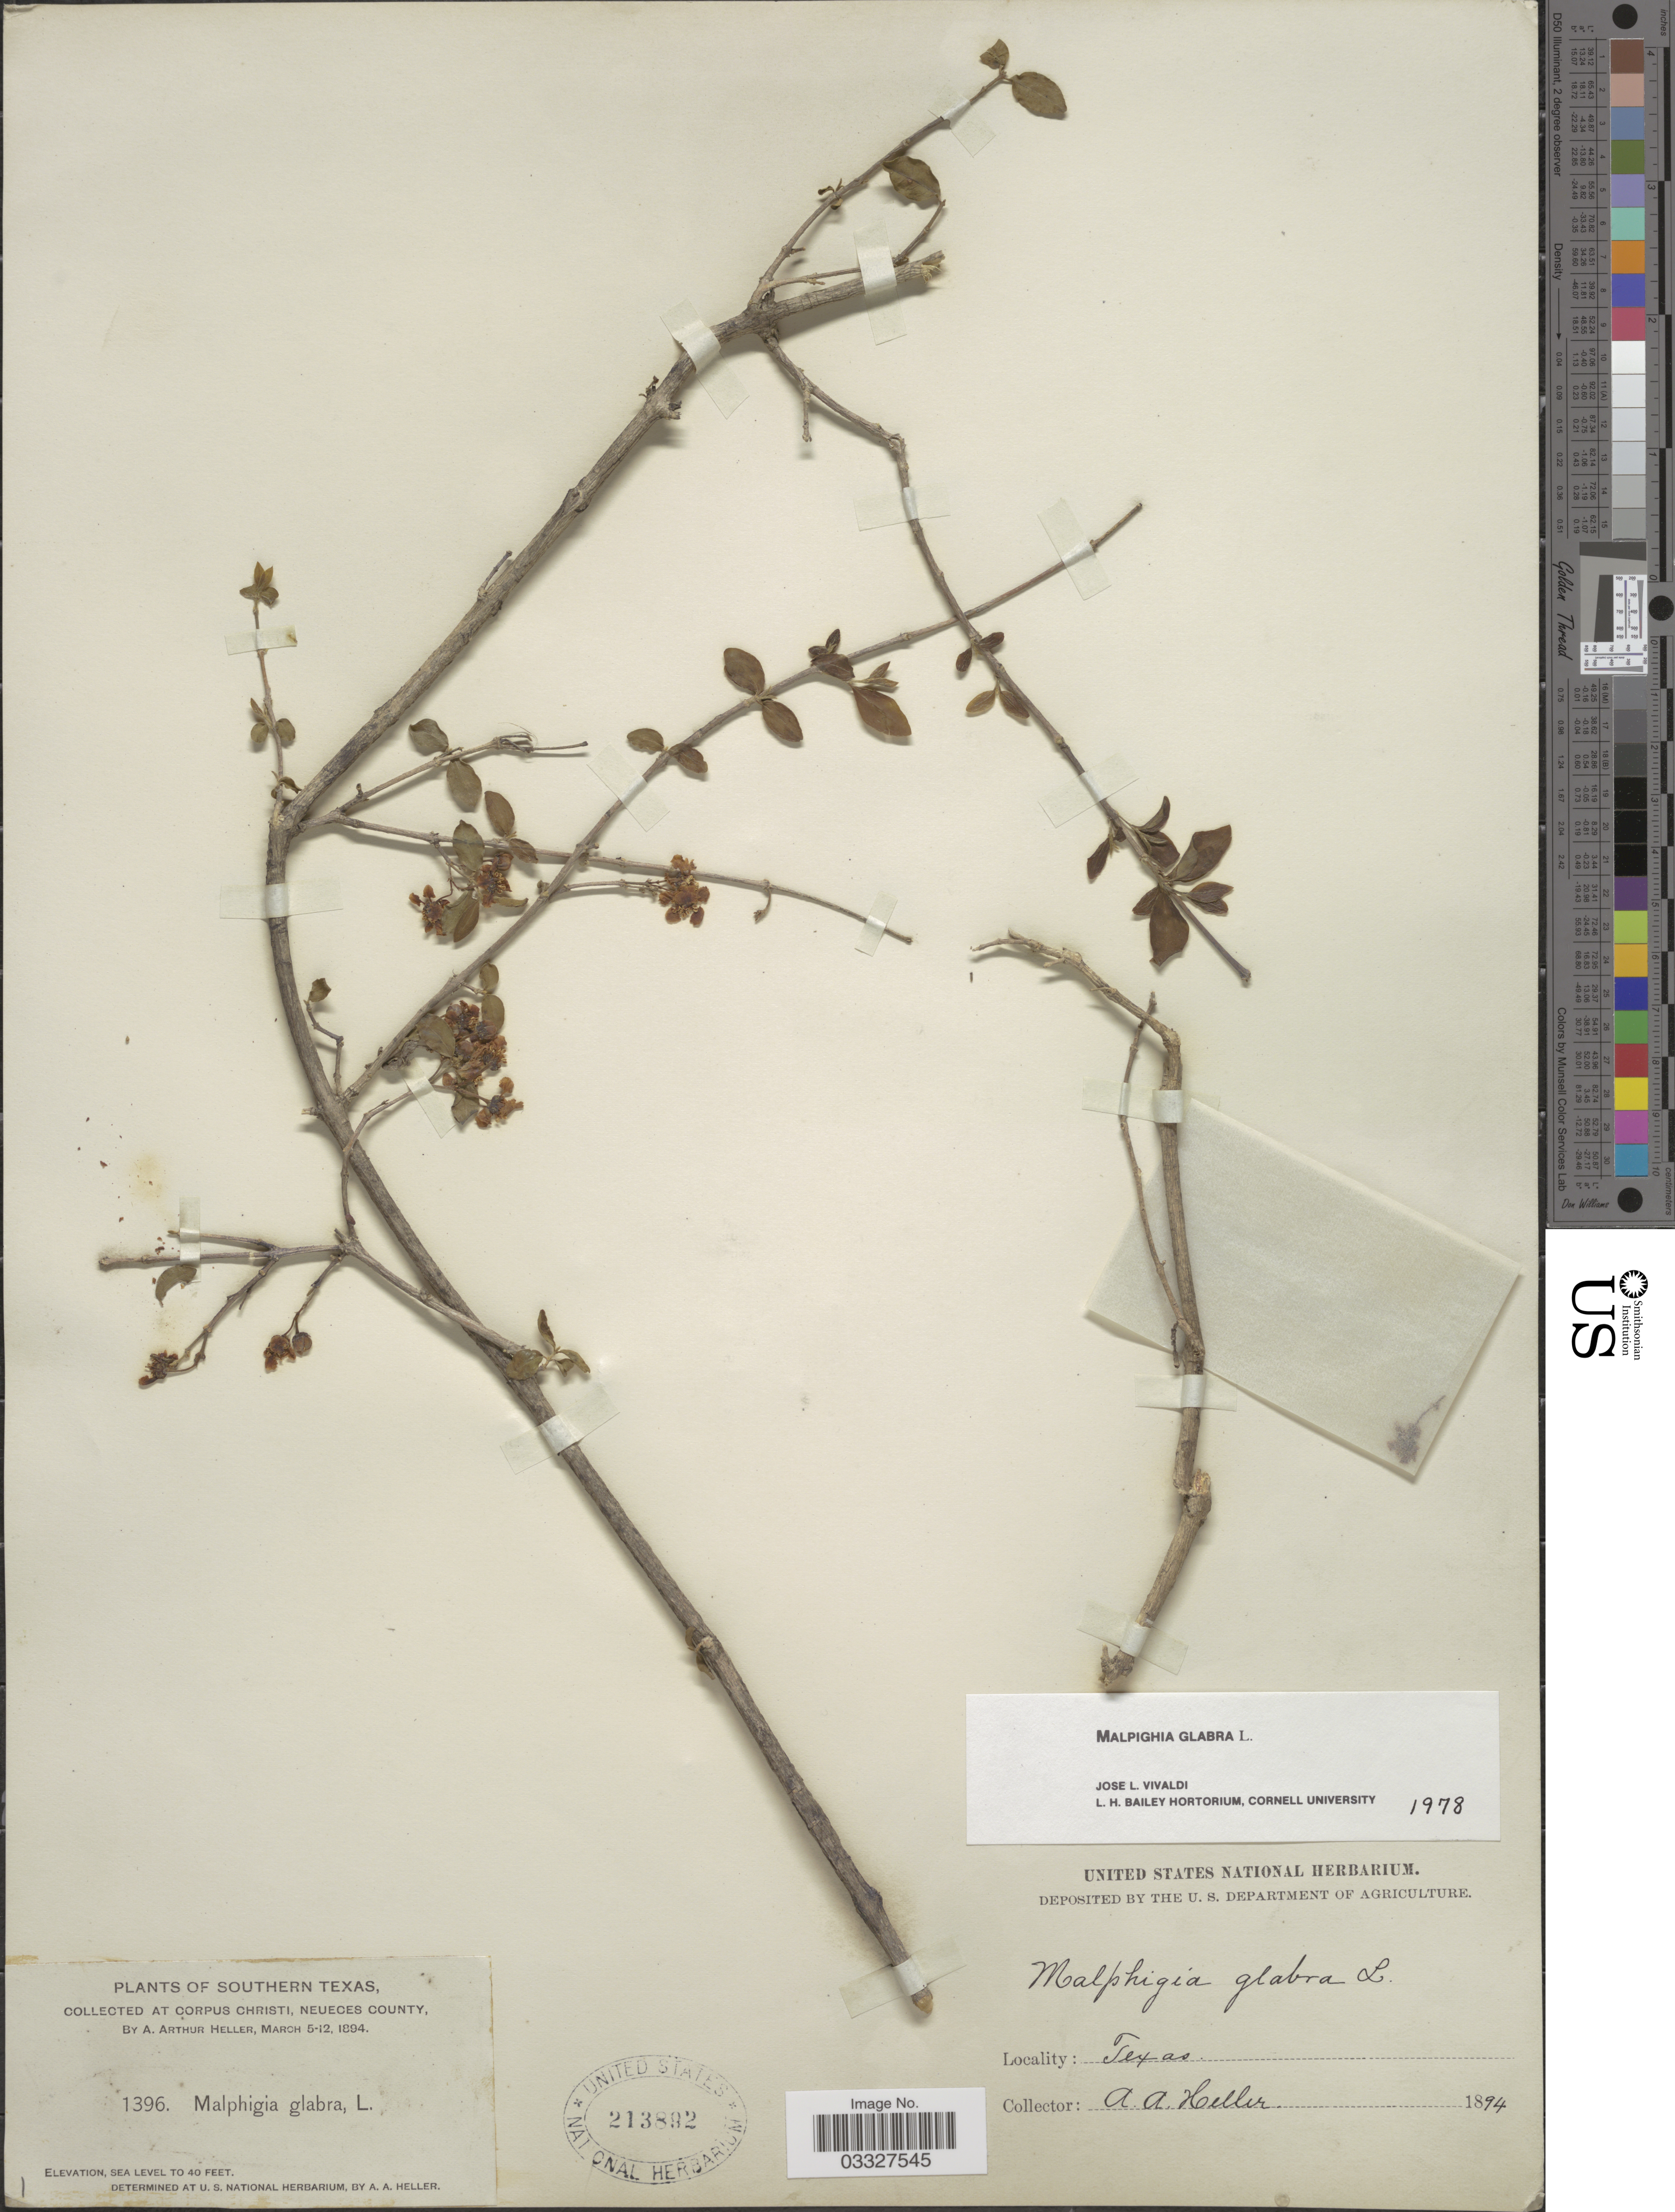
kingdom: Plantae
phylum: Tracheophyta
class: Magnoliopsida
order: Malpighiales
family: Malpighiaceae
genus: Malpighia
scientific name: Malpighia glabra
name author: L.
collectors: A. A. Heller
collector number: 1396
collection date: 1894-03-05/1894-03-12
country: United States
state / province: Texas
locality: Southern Texas. Corpus Christi, Neueces County.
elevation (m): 0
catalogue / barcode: US 213892